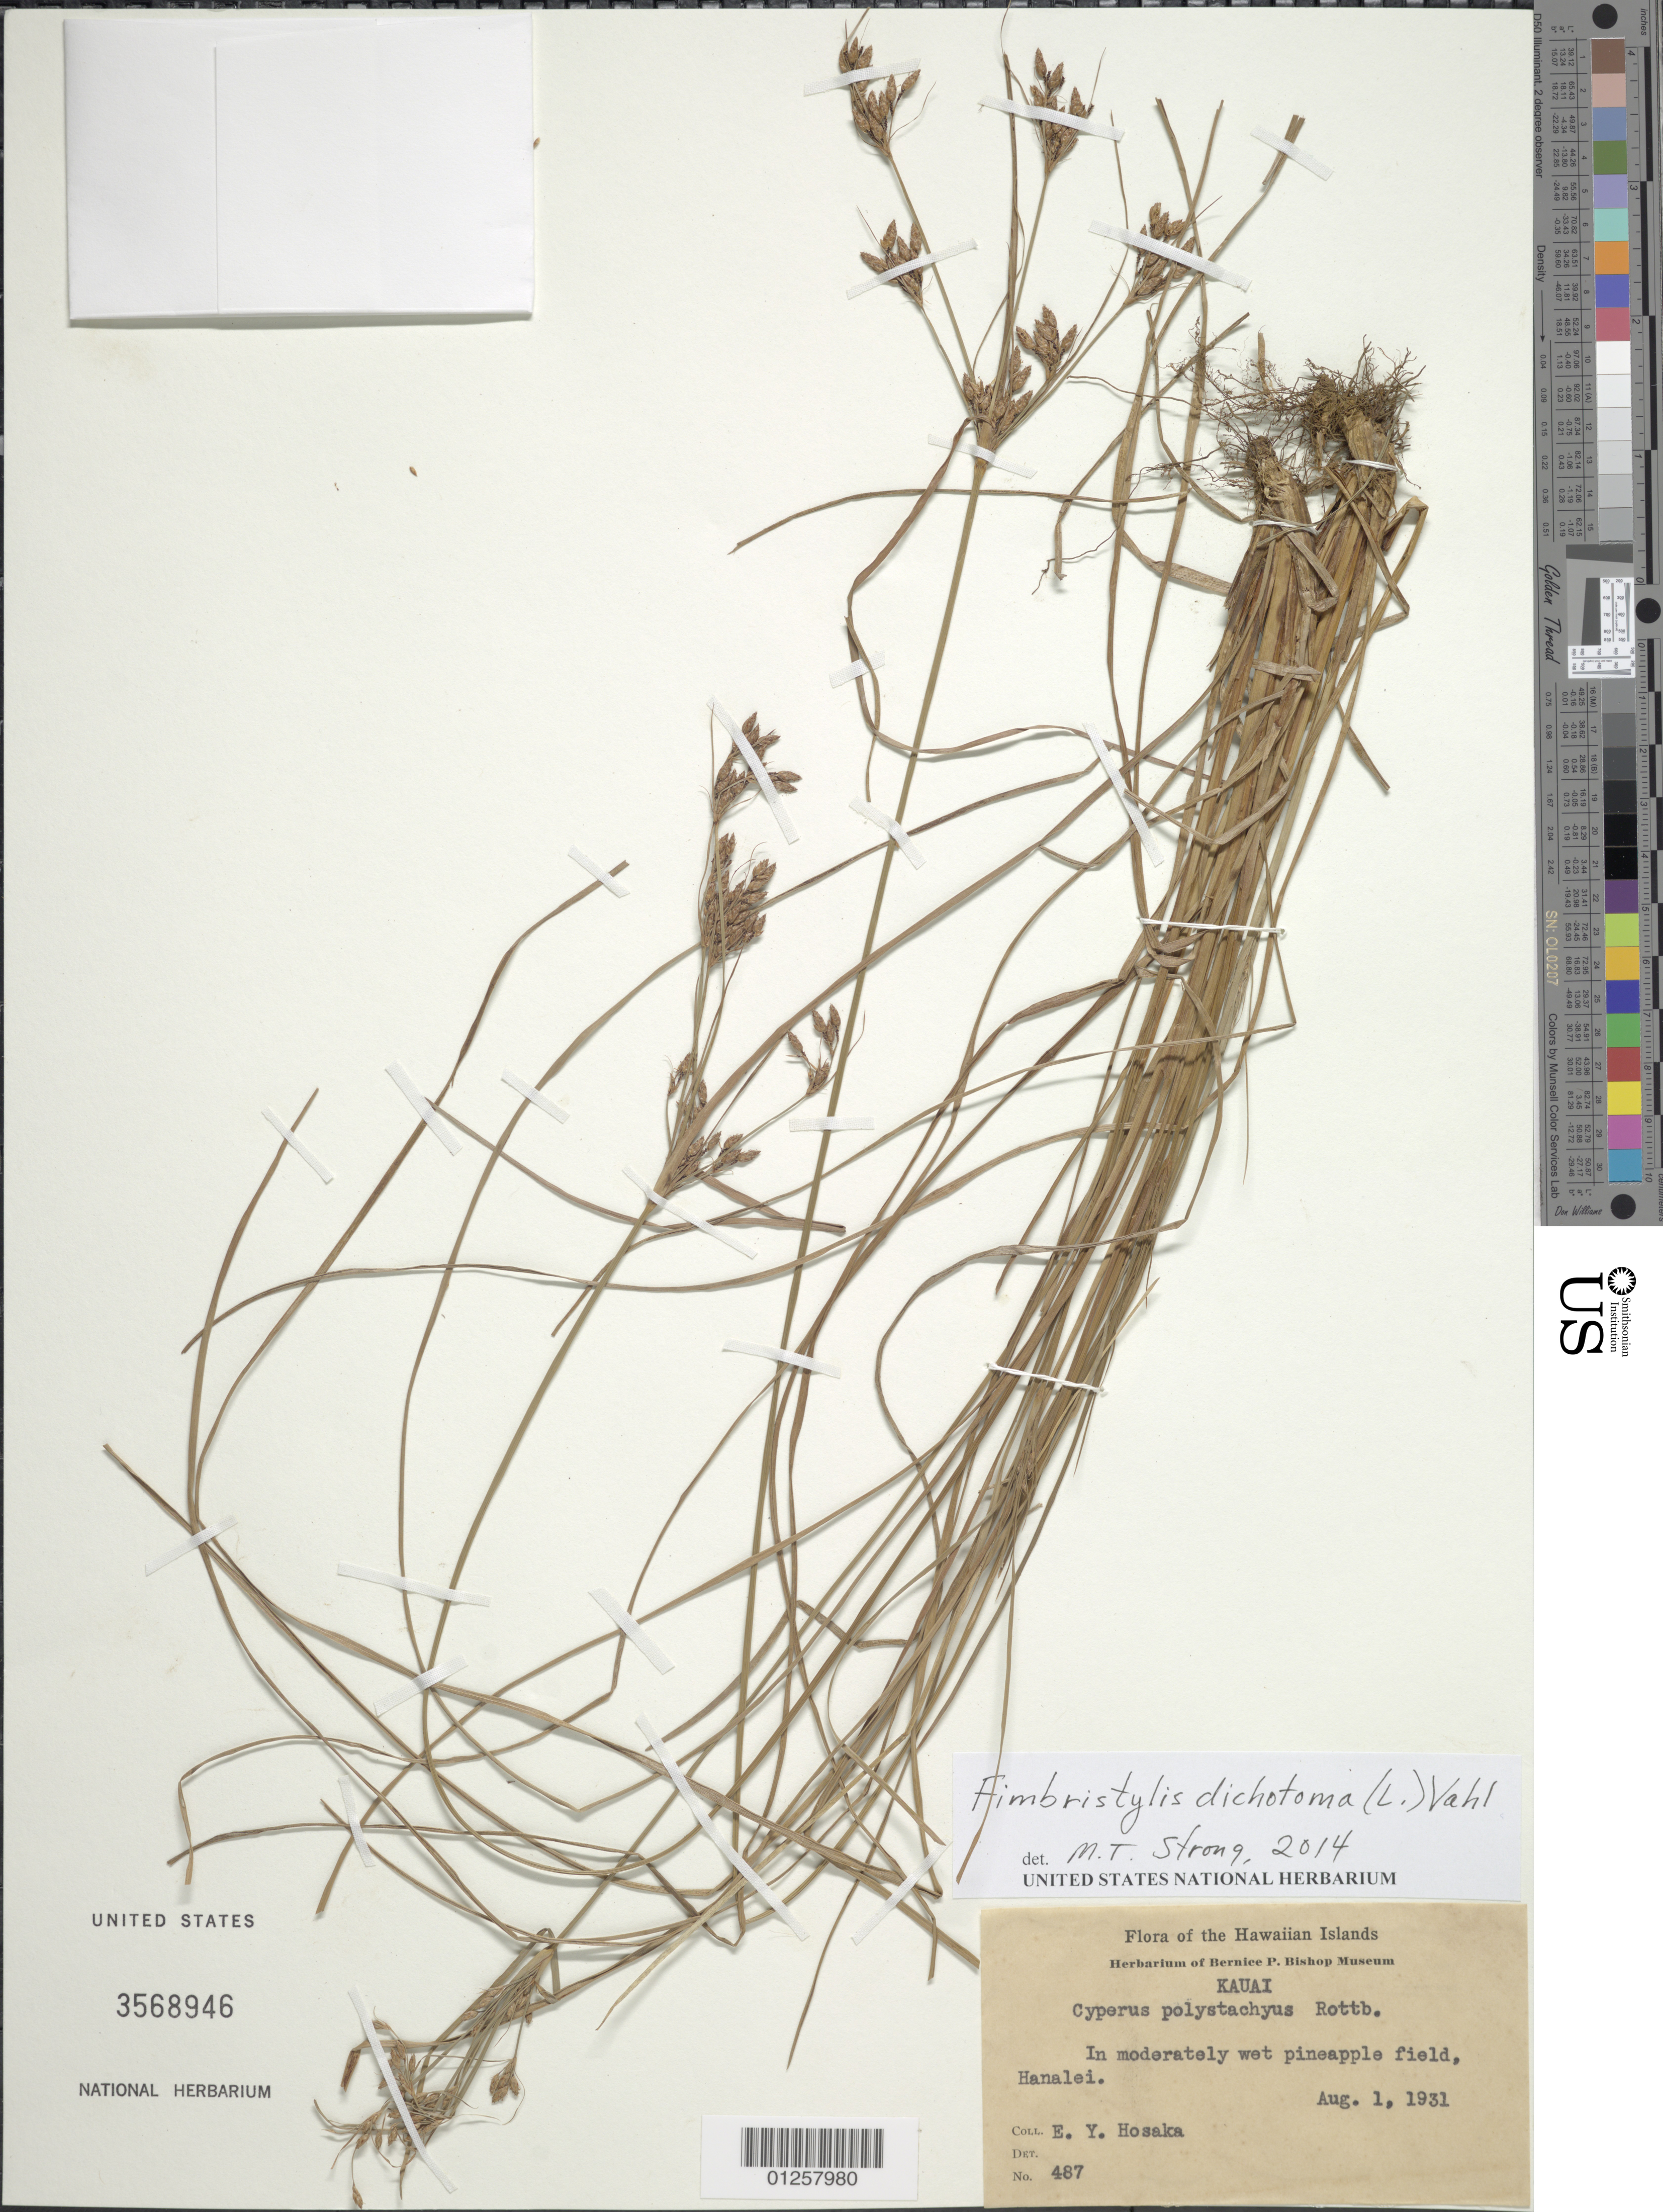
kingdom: Plantae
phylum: Tracheophyta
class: Liliopsida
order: Poales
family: Cyperaceae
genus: Fimbristylis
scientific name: Fimbristylis dichotoma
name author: (L.) Vahl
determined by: Strong, M. T., (US), Smithsonian Institution - National Museum of Natural History (UNITED STATES)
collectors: E. Y. Hosaka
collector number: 487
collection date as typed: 1 Aug 1931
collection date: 1931-08-01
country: United States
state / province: Hawaii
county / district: Kauai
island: Kaua'i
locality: Hanalei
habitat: In moderately wet pineapple field.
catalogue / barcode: US 3568946